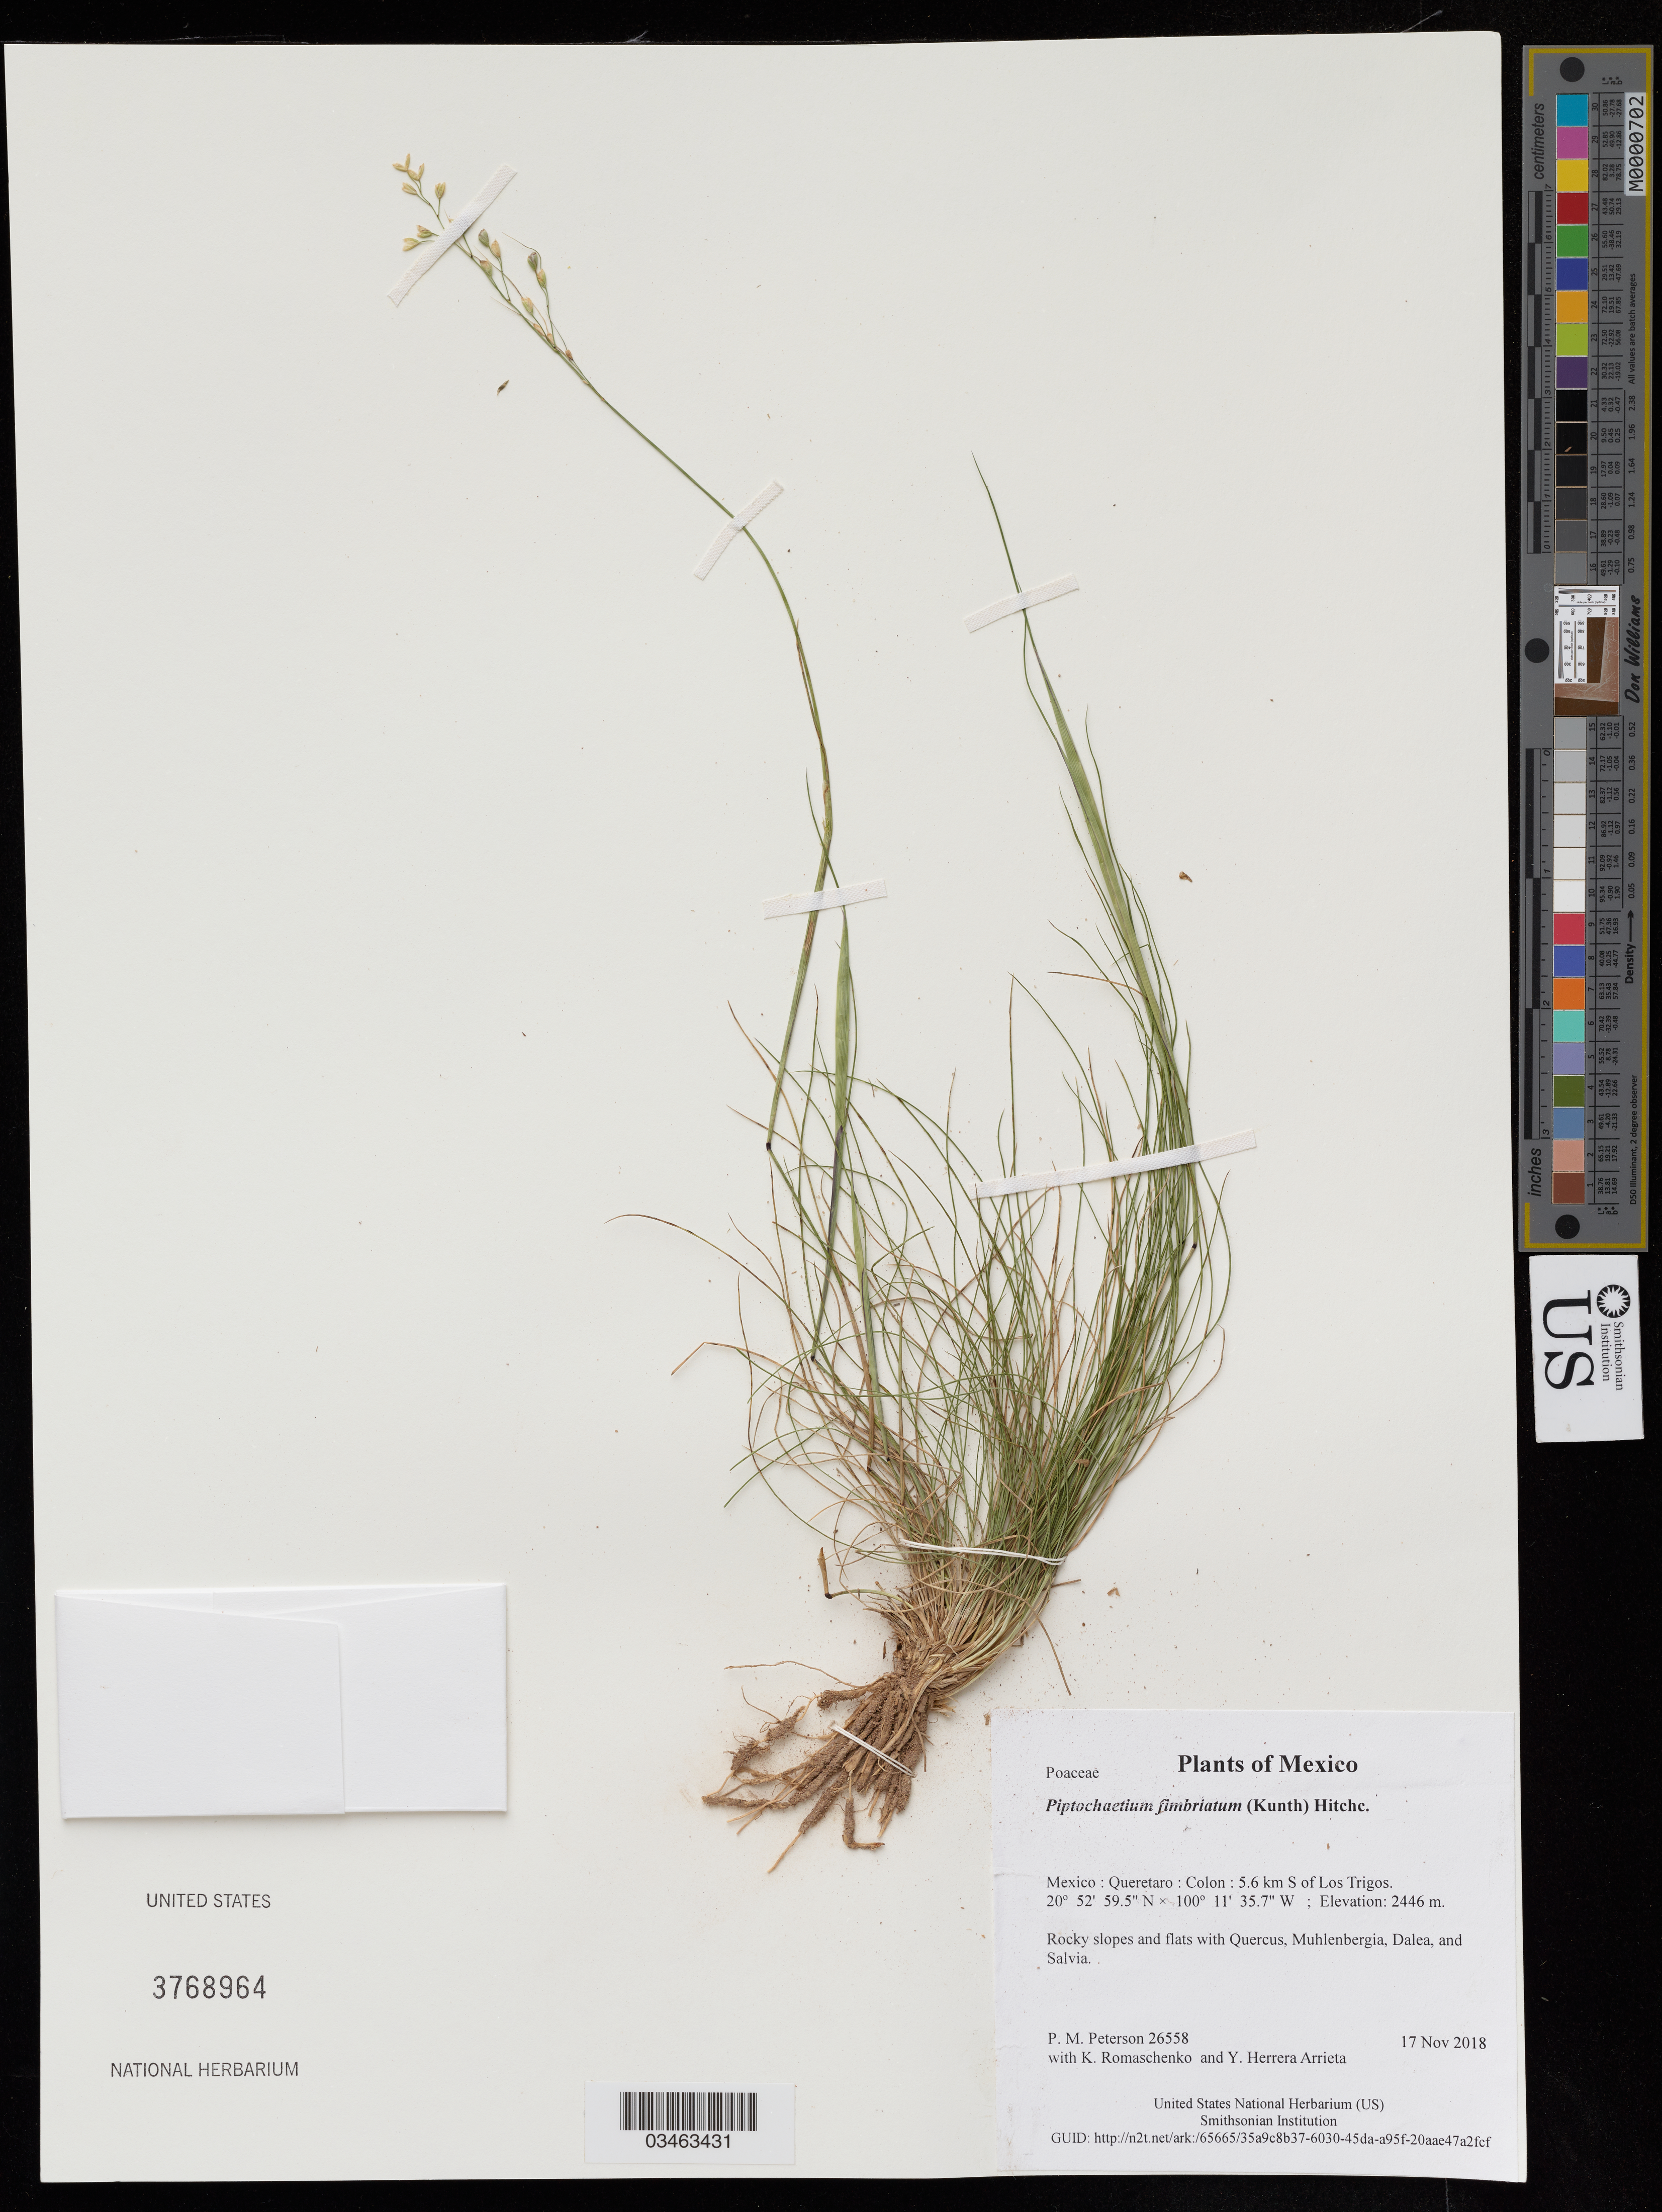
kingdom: Plantae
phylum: Tracheophyta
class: Liliopsida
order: Poales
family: Poaceae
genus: Piptochaetium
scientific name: Piptochaetium fimbriatum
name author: (Kunth) Hitchc.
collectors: P. M. Peterson, K. Romaschenko & Y. Herrera Arrieta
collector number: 26558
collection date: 2018-11-17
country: Mexico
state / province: Queretaro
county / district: Colon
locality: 5.6 km S of Los Trigos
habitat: Rocky slopes and flats with Quercus, Muhlenbergia, Dalea, and Salvia.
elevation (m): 2446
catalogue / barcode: US 3768964